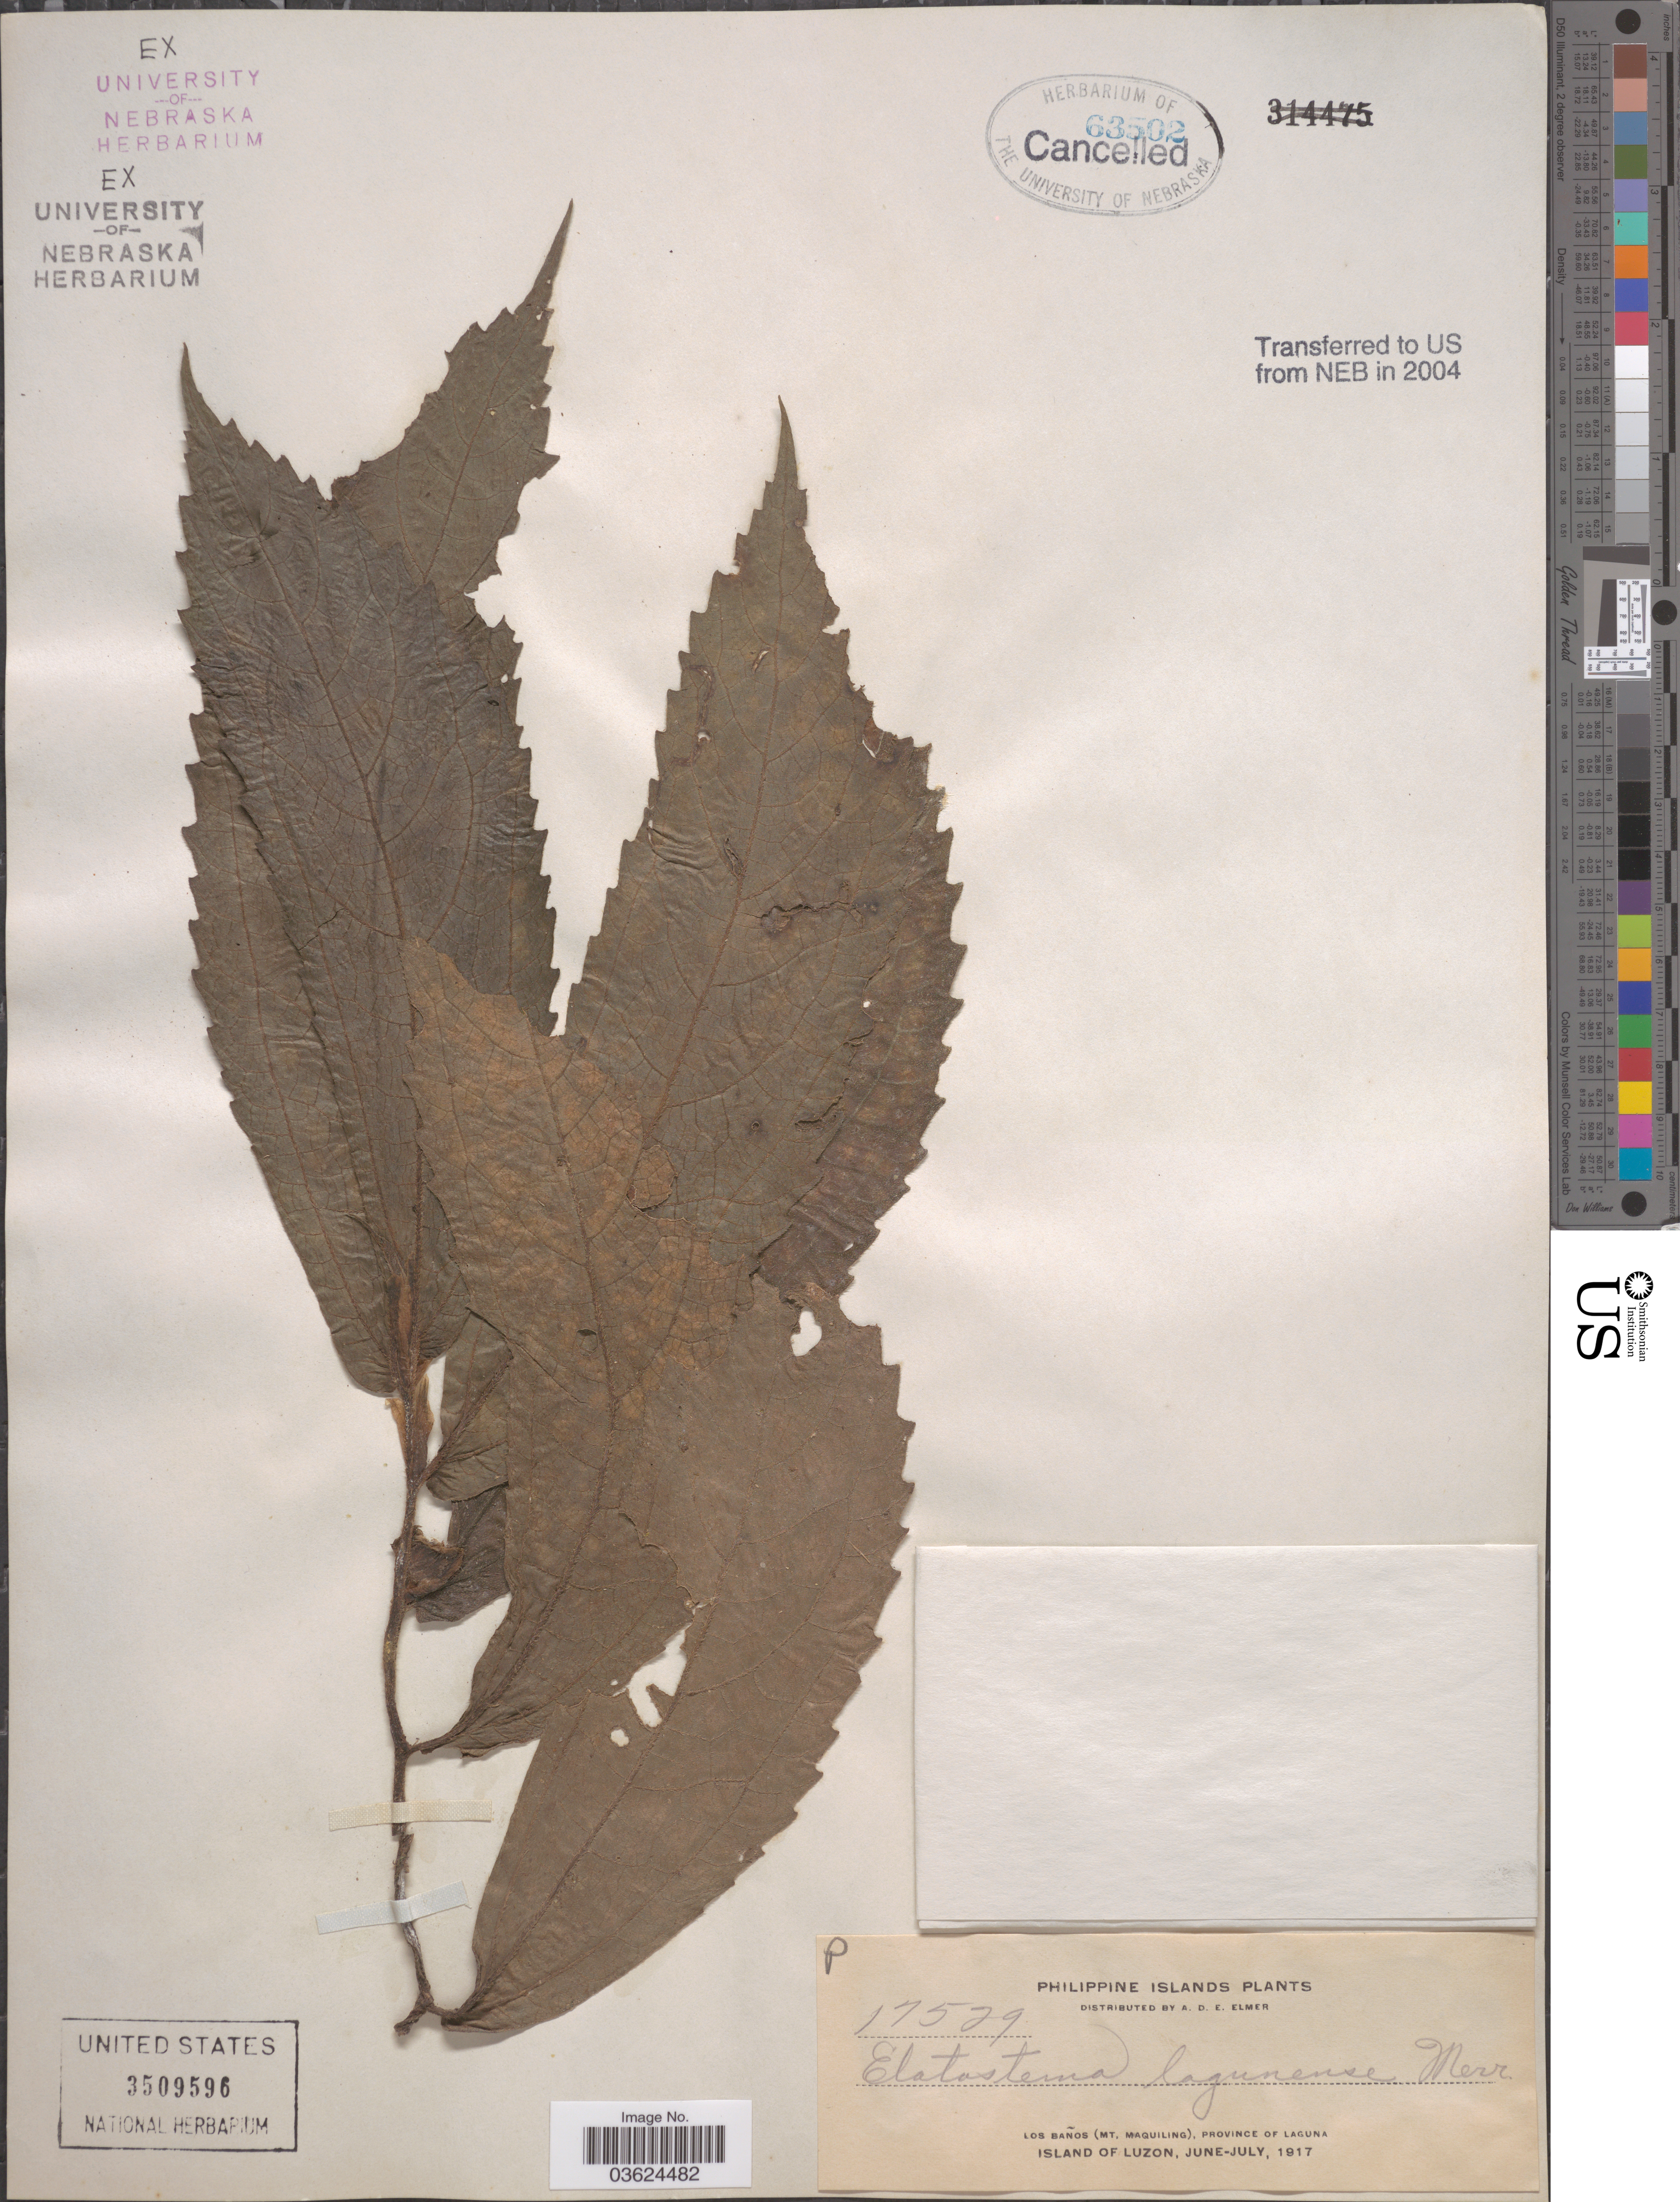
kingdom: Plantae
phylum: Tracheophyta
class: Magnoliopsida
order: Rosales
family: Urticaceae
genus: Elatostema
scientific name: Elatostema lagunense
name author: Merr. in C.B. Rob.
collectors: A. D. E. Elmer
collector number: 17529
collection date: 1917-06/1917-07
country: Philippines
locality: Philippine Islands. Los Baños (Mt. Maquiling), Province of Laguna. Island of Luzon.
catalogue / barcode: US 3509596